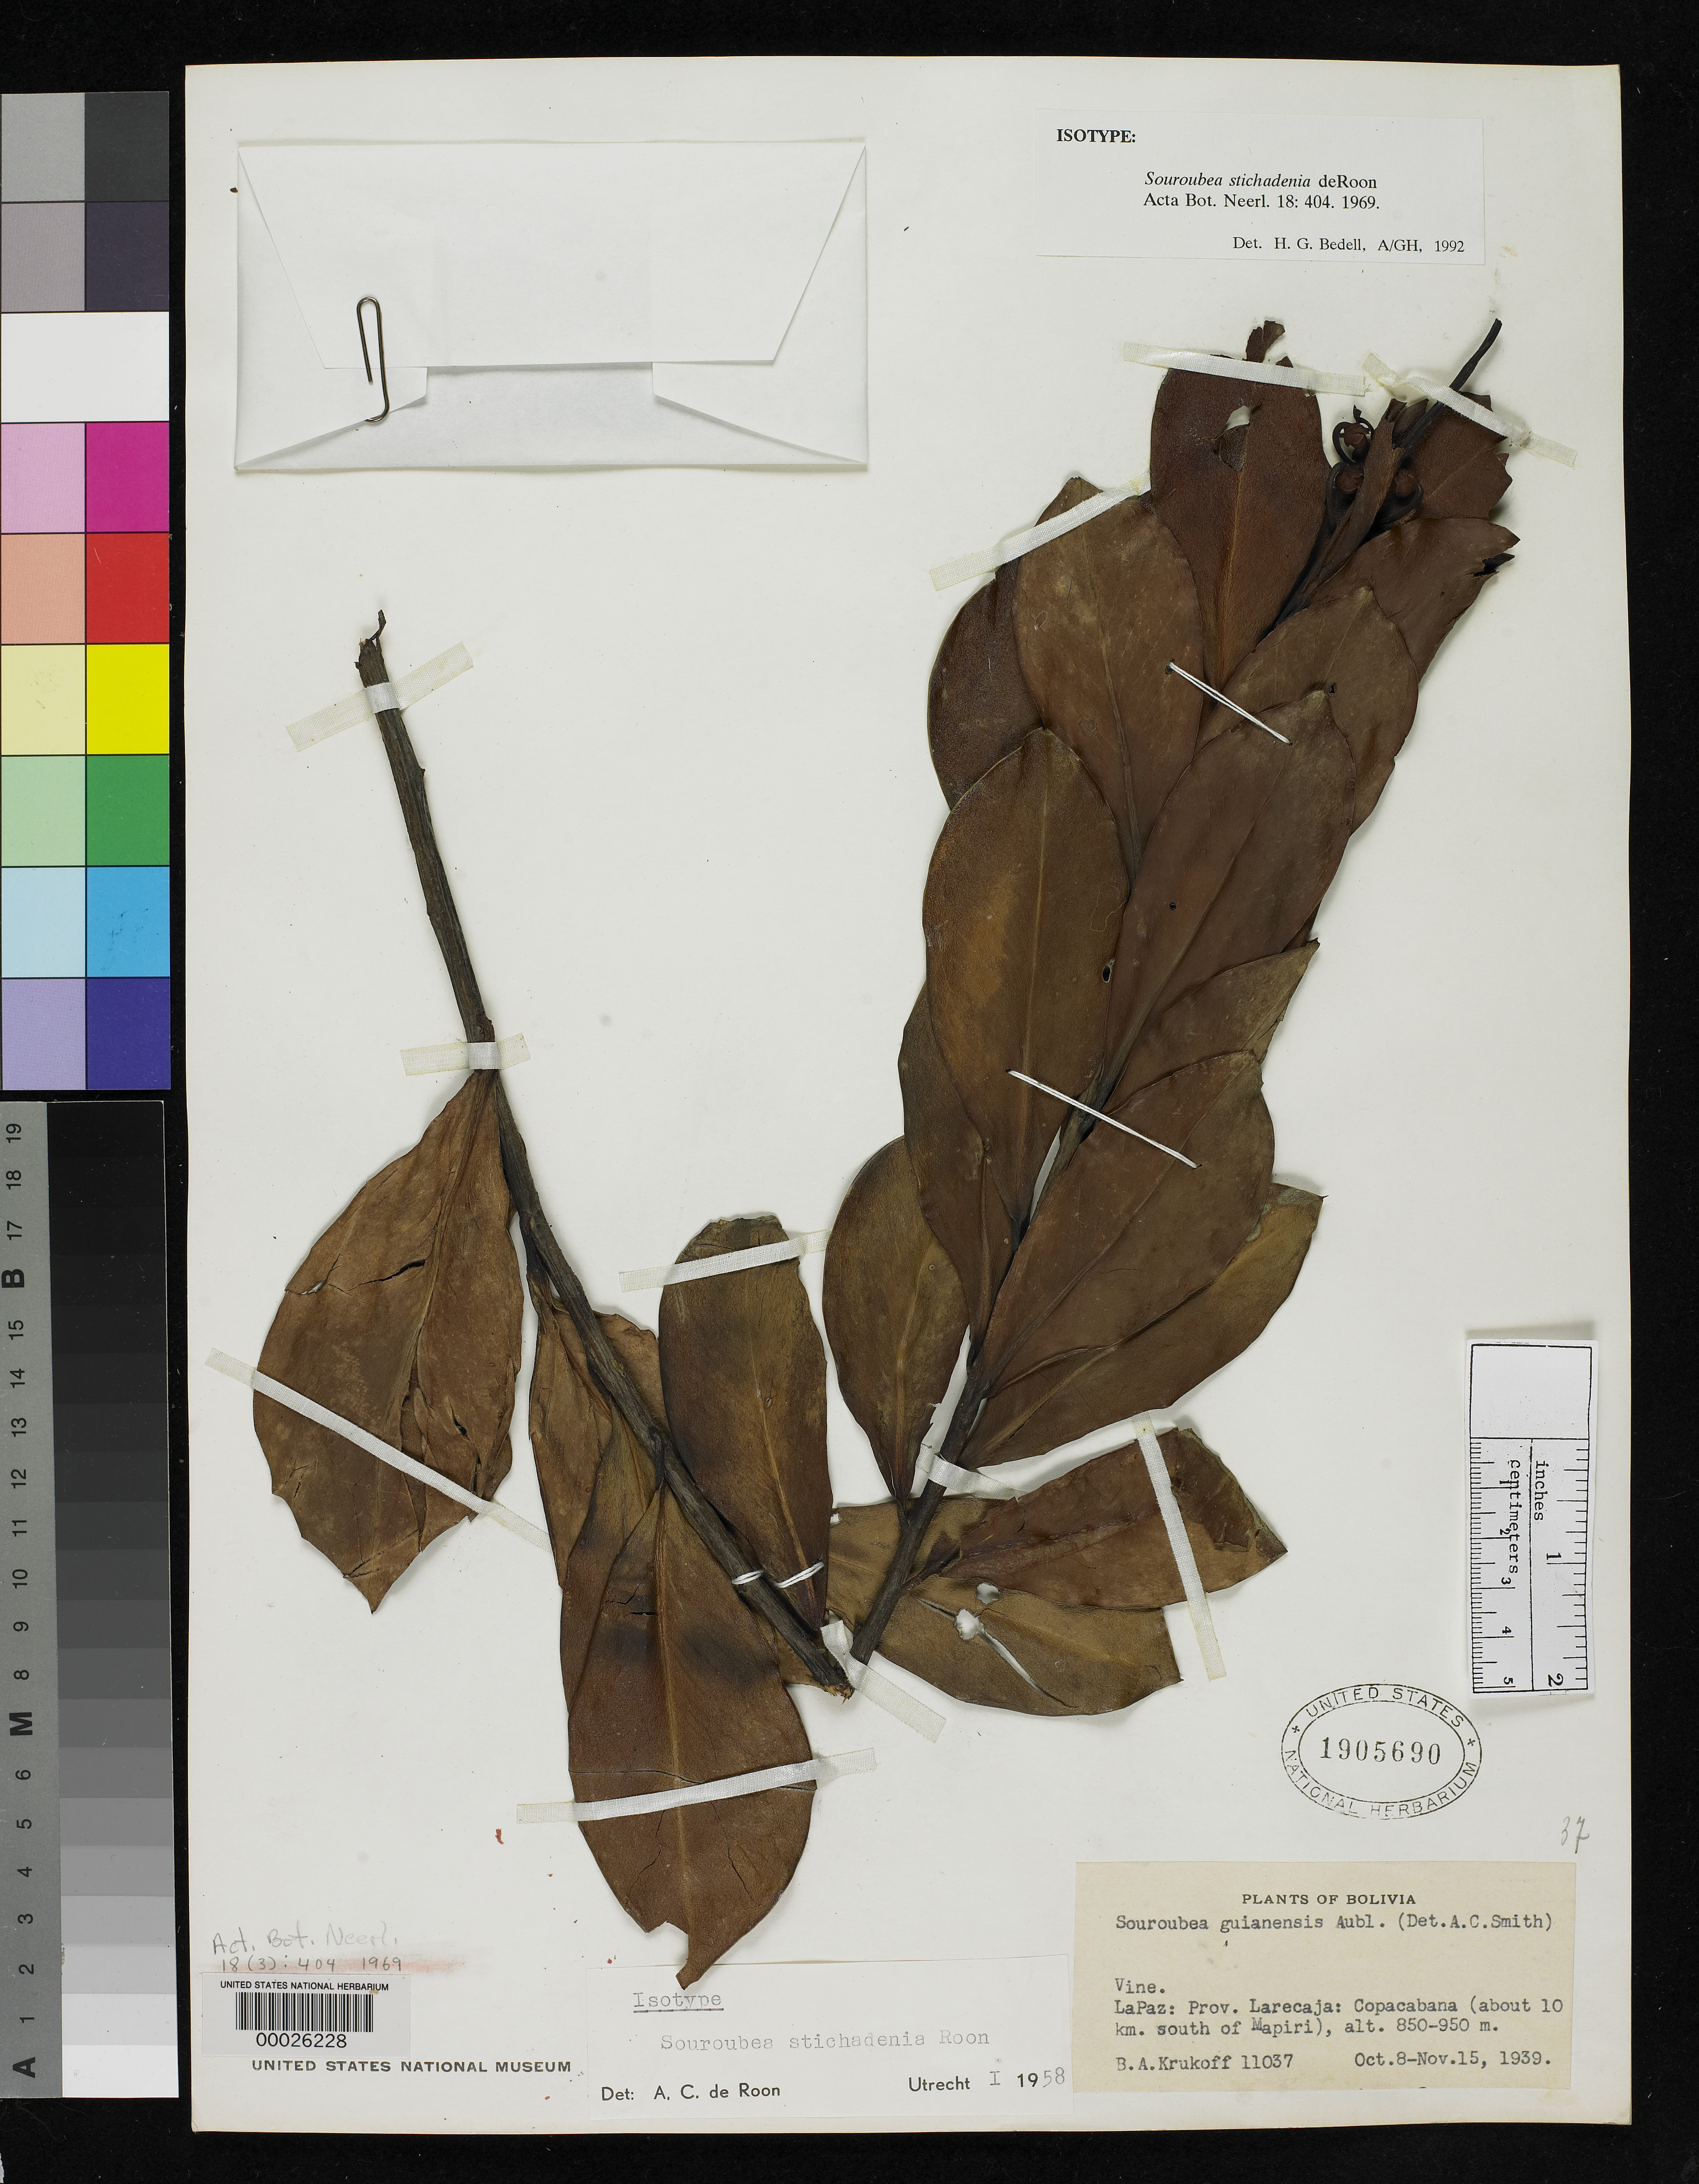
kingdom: Plantae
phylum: Tracheophyta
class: Magnoliopsida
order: Ericales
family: Marcgraviaceae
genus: Souroubea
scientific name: Souroubea stichadenia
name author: de Roon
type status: Isotype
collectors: B. A. Krukoff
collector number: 11037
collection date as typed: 08 Oct 1939 to 15 Nov 1939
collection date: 1939-10-08/1939-11-15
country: Bolivia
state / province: La Paz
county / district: Larecaja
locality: Copacabana, 10 km S of Mapiri.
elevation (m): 850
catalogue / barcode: US 1905690